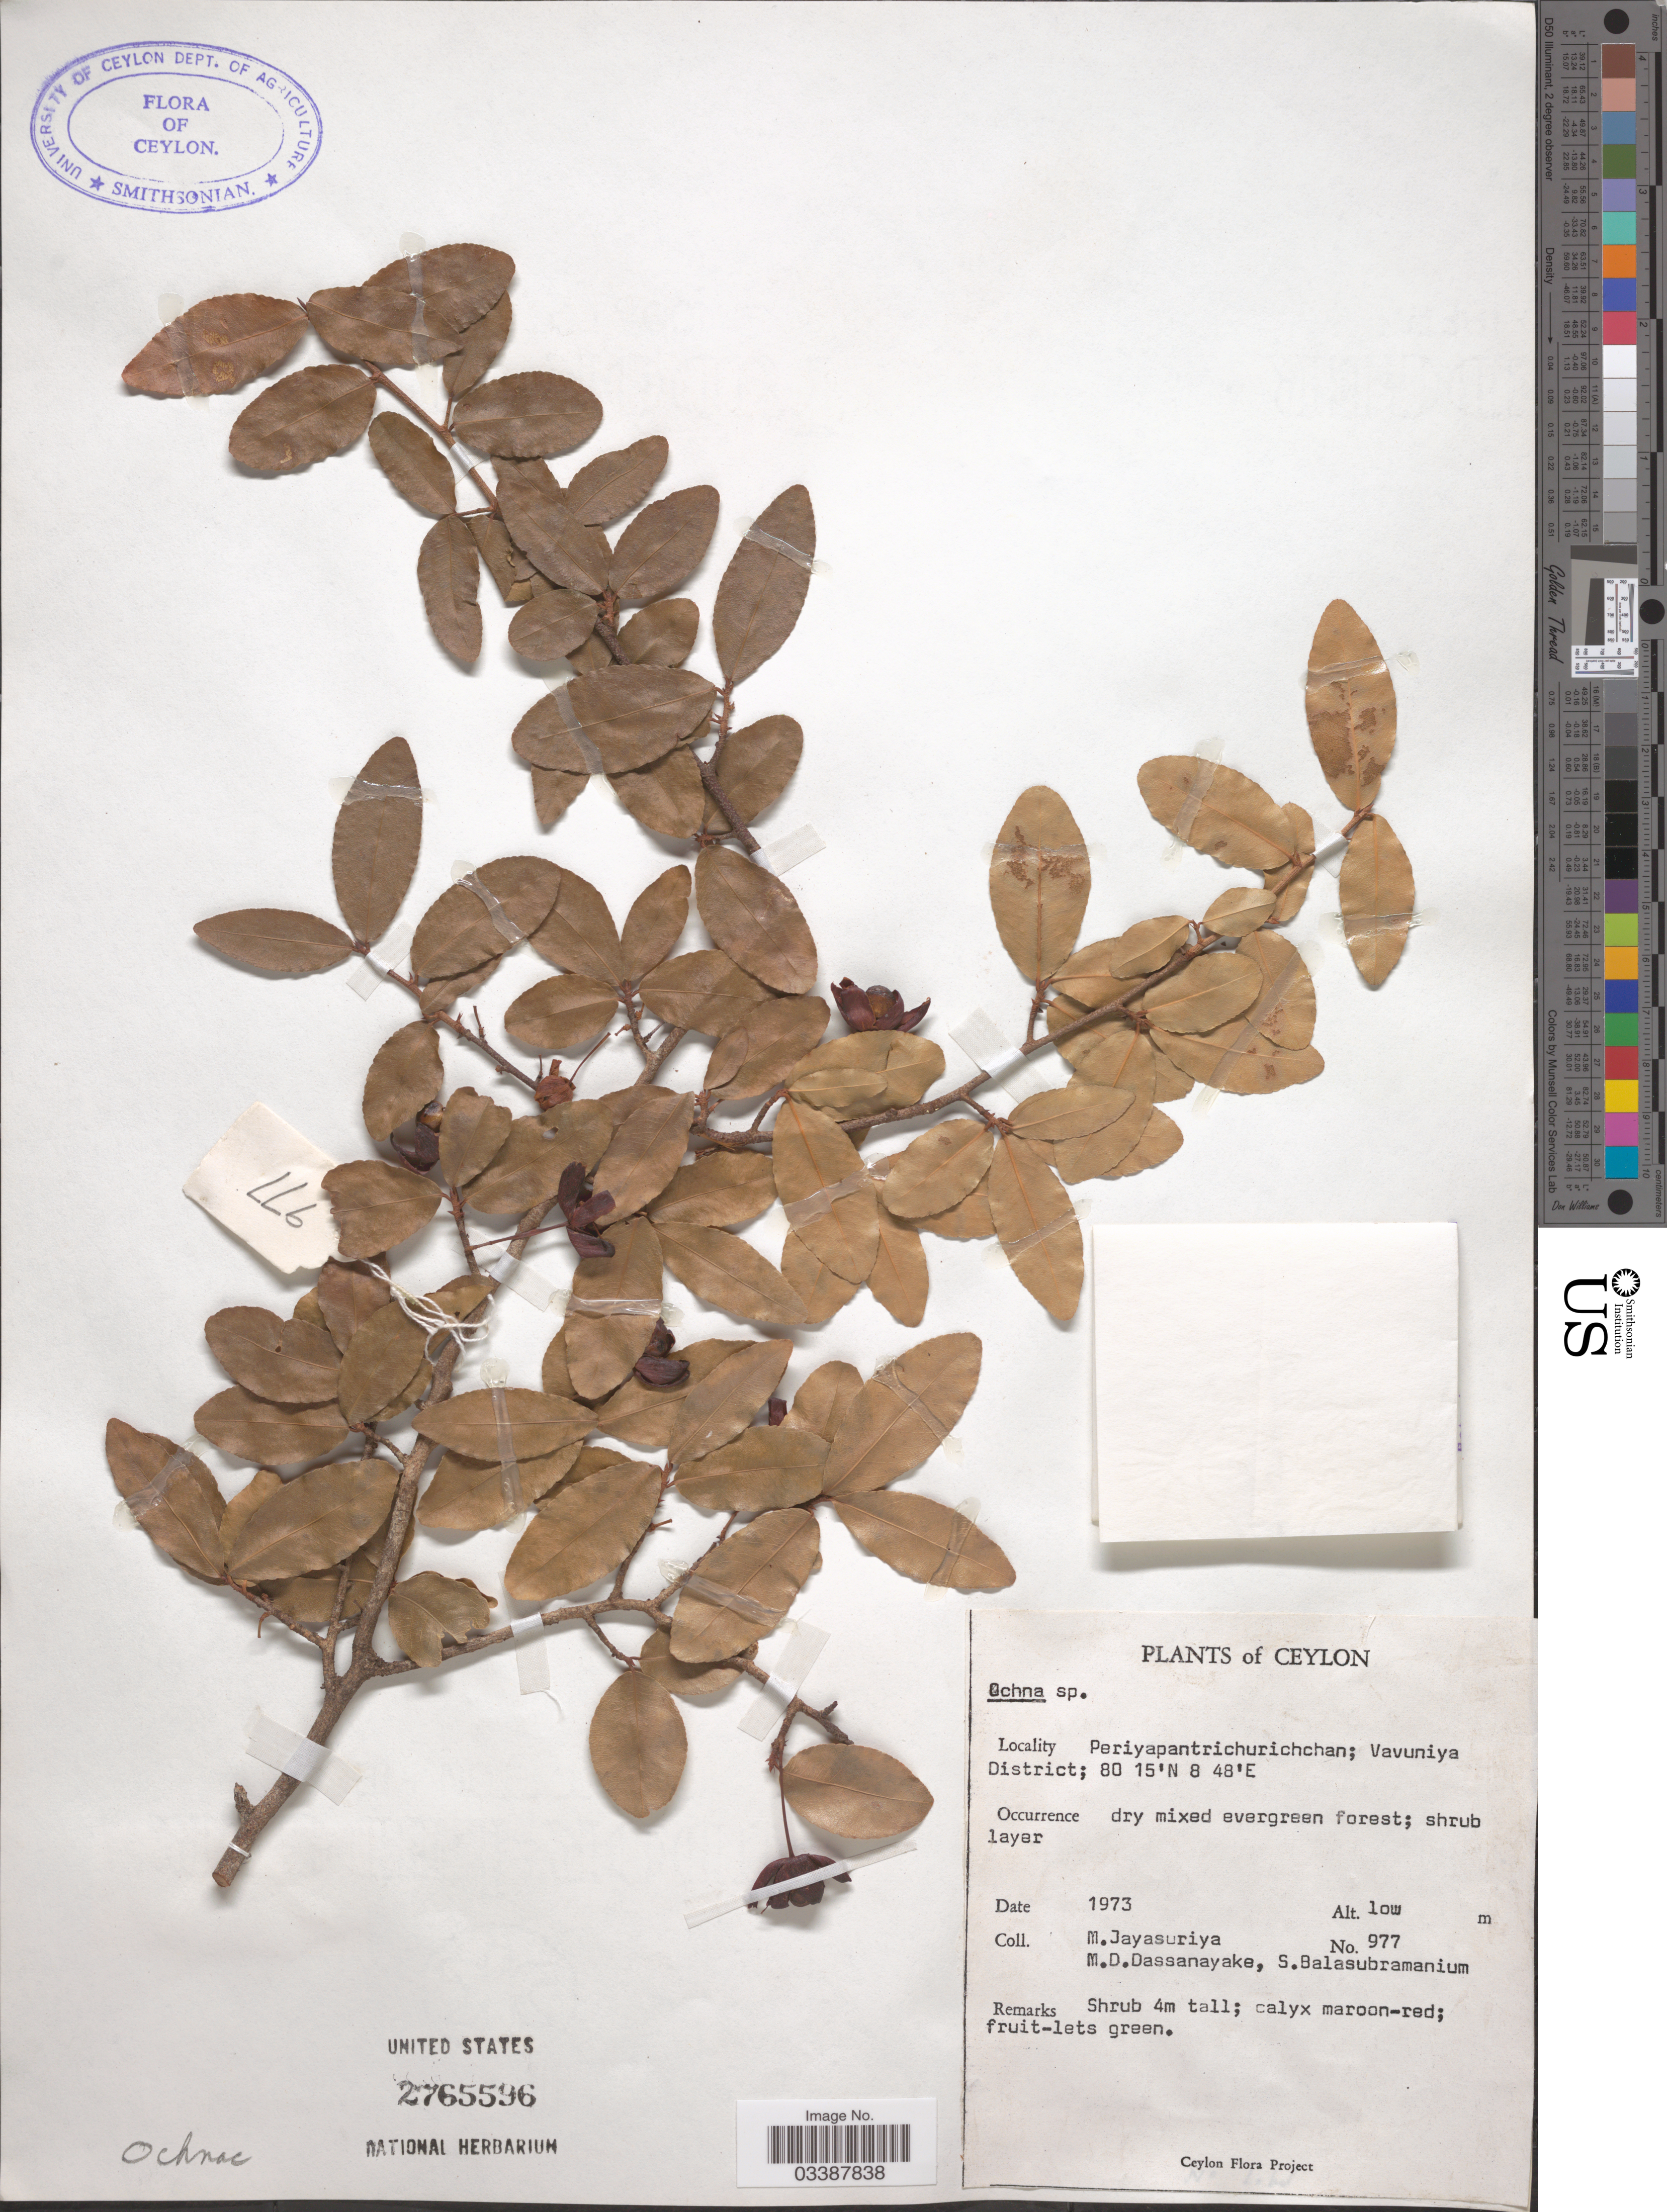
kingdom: Plantae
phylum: Tracheophyta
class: Magnoliopsida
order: Malpighiales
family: Ochnaceae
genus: Ochna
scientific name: Ochna sp.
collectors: M. Jayasuriya, M. D. Dassanayake & S. Balasubramanium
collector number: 977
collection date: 1973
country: Sri Lanka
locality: Ceylon. Periyapantrichurichchan; Vavuniya District.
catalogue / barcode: US 2765596